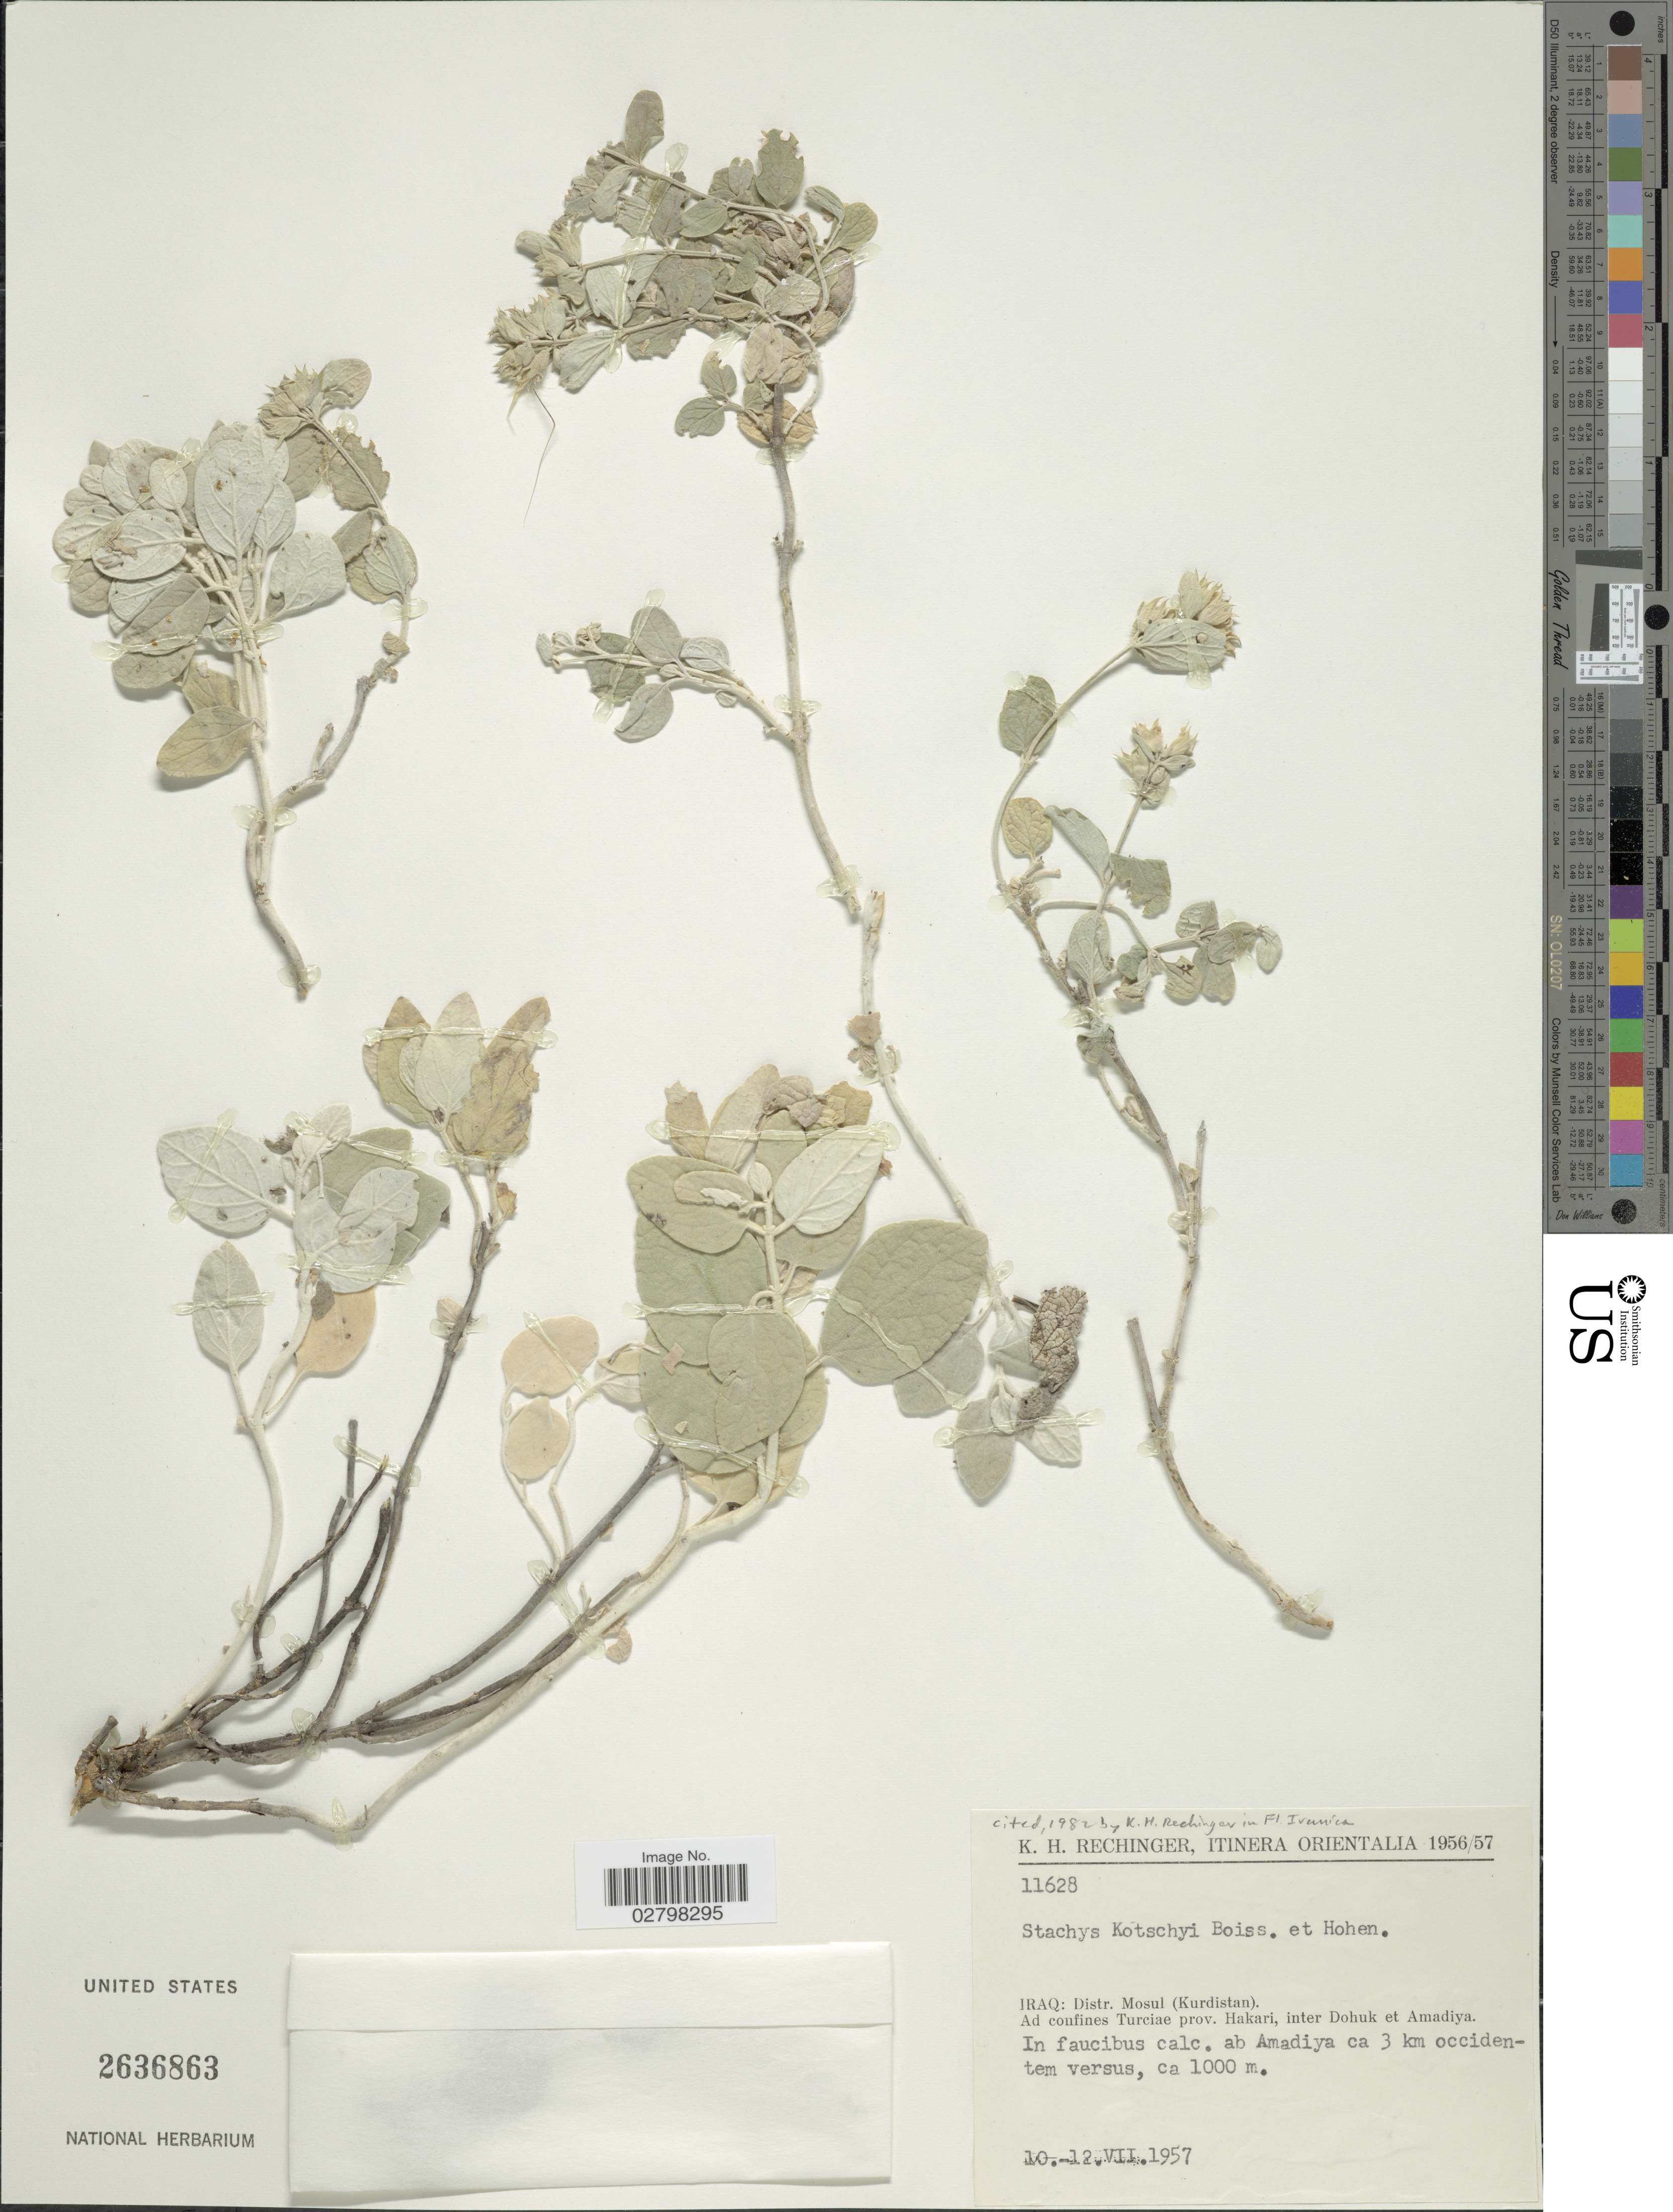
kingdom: Plantae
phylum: Tracheophyta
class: Magnoliopsida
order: Lamiales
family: Lamiaceae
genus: Stachys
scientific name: Stachys kotschyi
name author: Boiss. & Hohen.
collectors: K. H. Rechinger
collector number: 11628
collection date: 1957-07-10/1957-07-12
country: Iran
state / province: Kurdistan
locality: Itinera Orientalia. Distr. Mosul (Kurdistan). Ad confines Turciae prov. Hakari, inter Dohuk et Amadiya. In faucibus calc. ab Amadiya ca 3 km occidentem versus.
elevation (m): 1000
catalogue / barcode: US 2636863